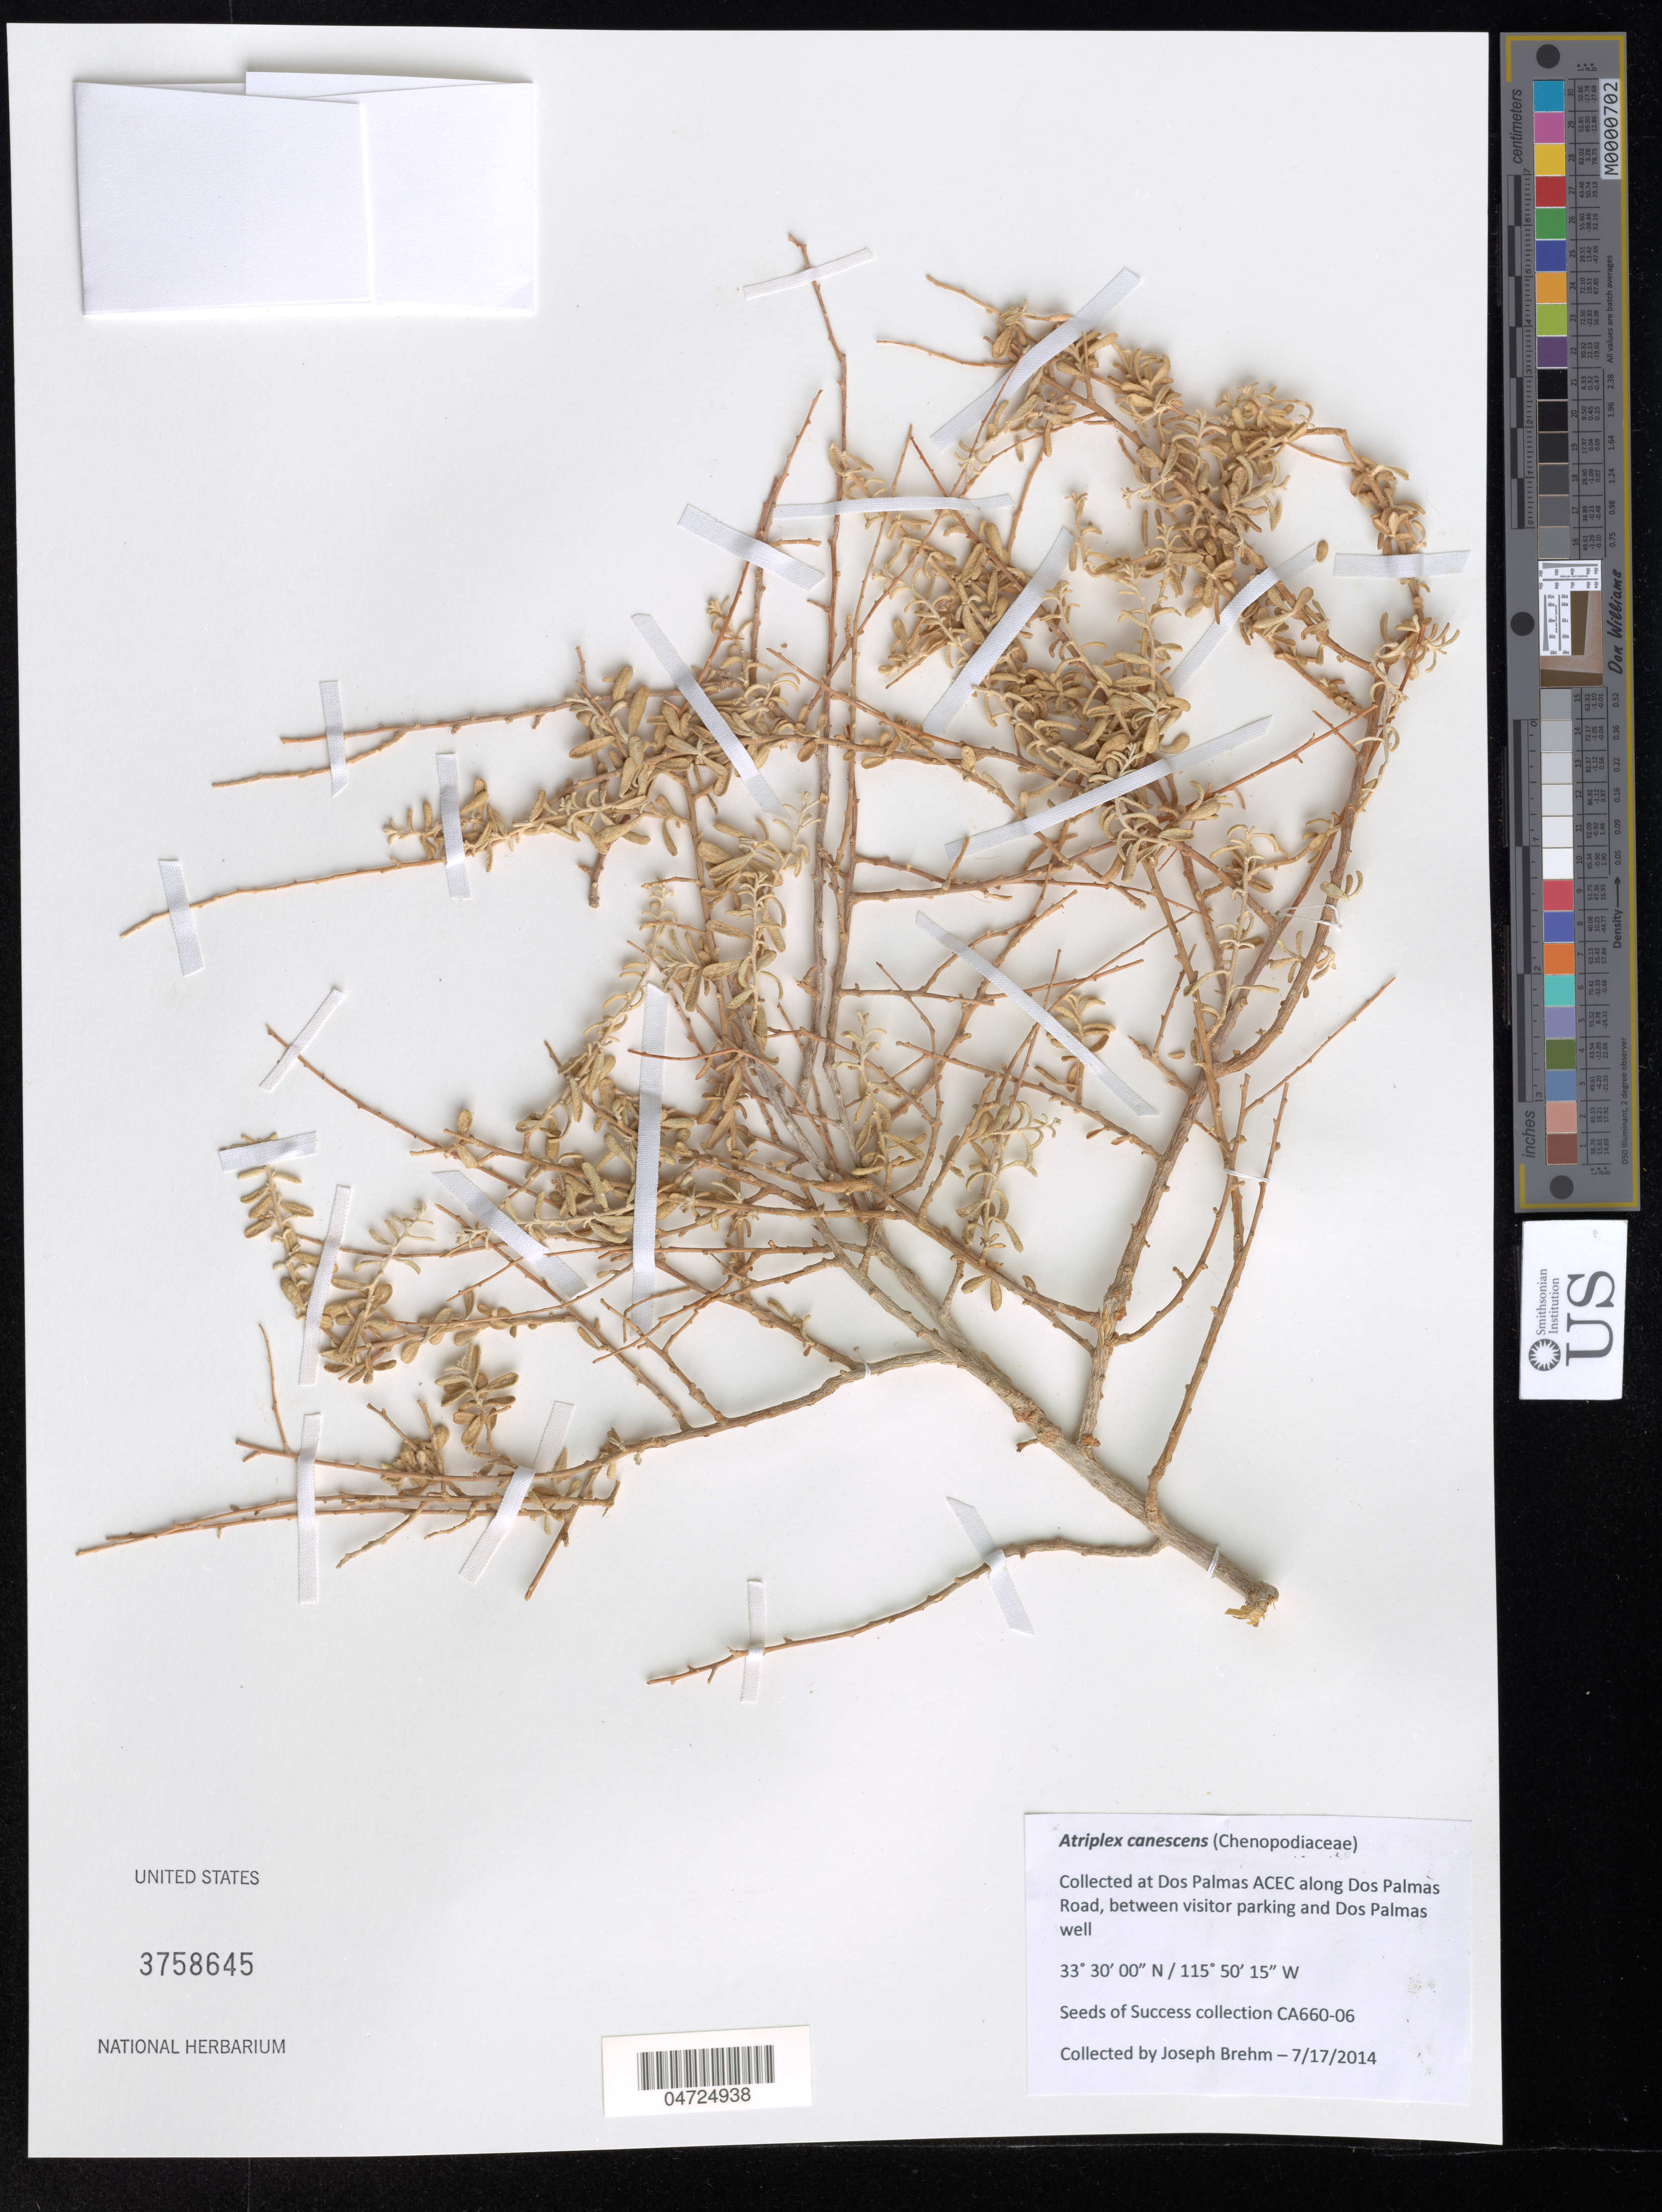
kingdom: Plantae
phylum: Tracheophyta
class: Magnoliopsida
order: Caryophyllales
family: Amaranthaceae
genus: Atriplex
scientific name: Atriplex canescens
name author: (Pursh) Nutt.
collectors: J. Brehm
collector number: CA660-06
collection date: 2014-07-17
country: United States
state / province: California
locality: At Dos Palmas, ACEC along Dos Palmas Road, between visitor parking and Dos Palmas well.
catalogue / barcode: US 3758645